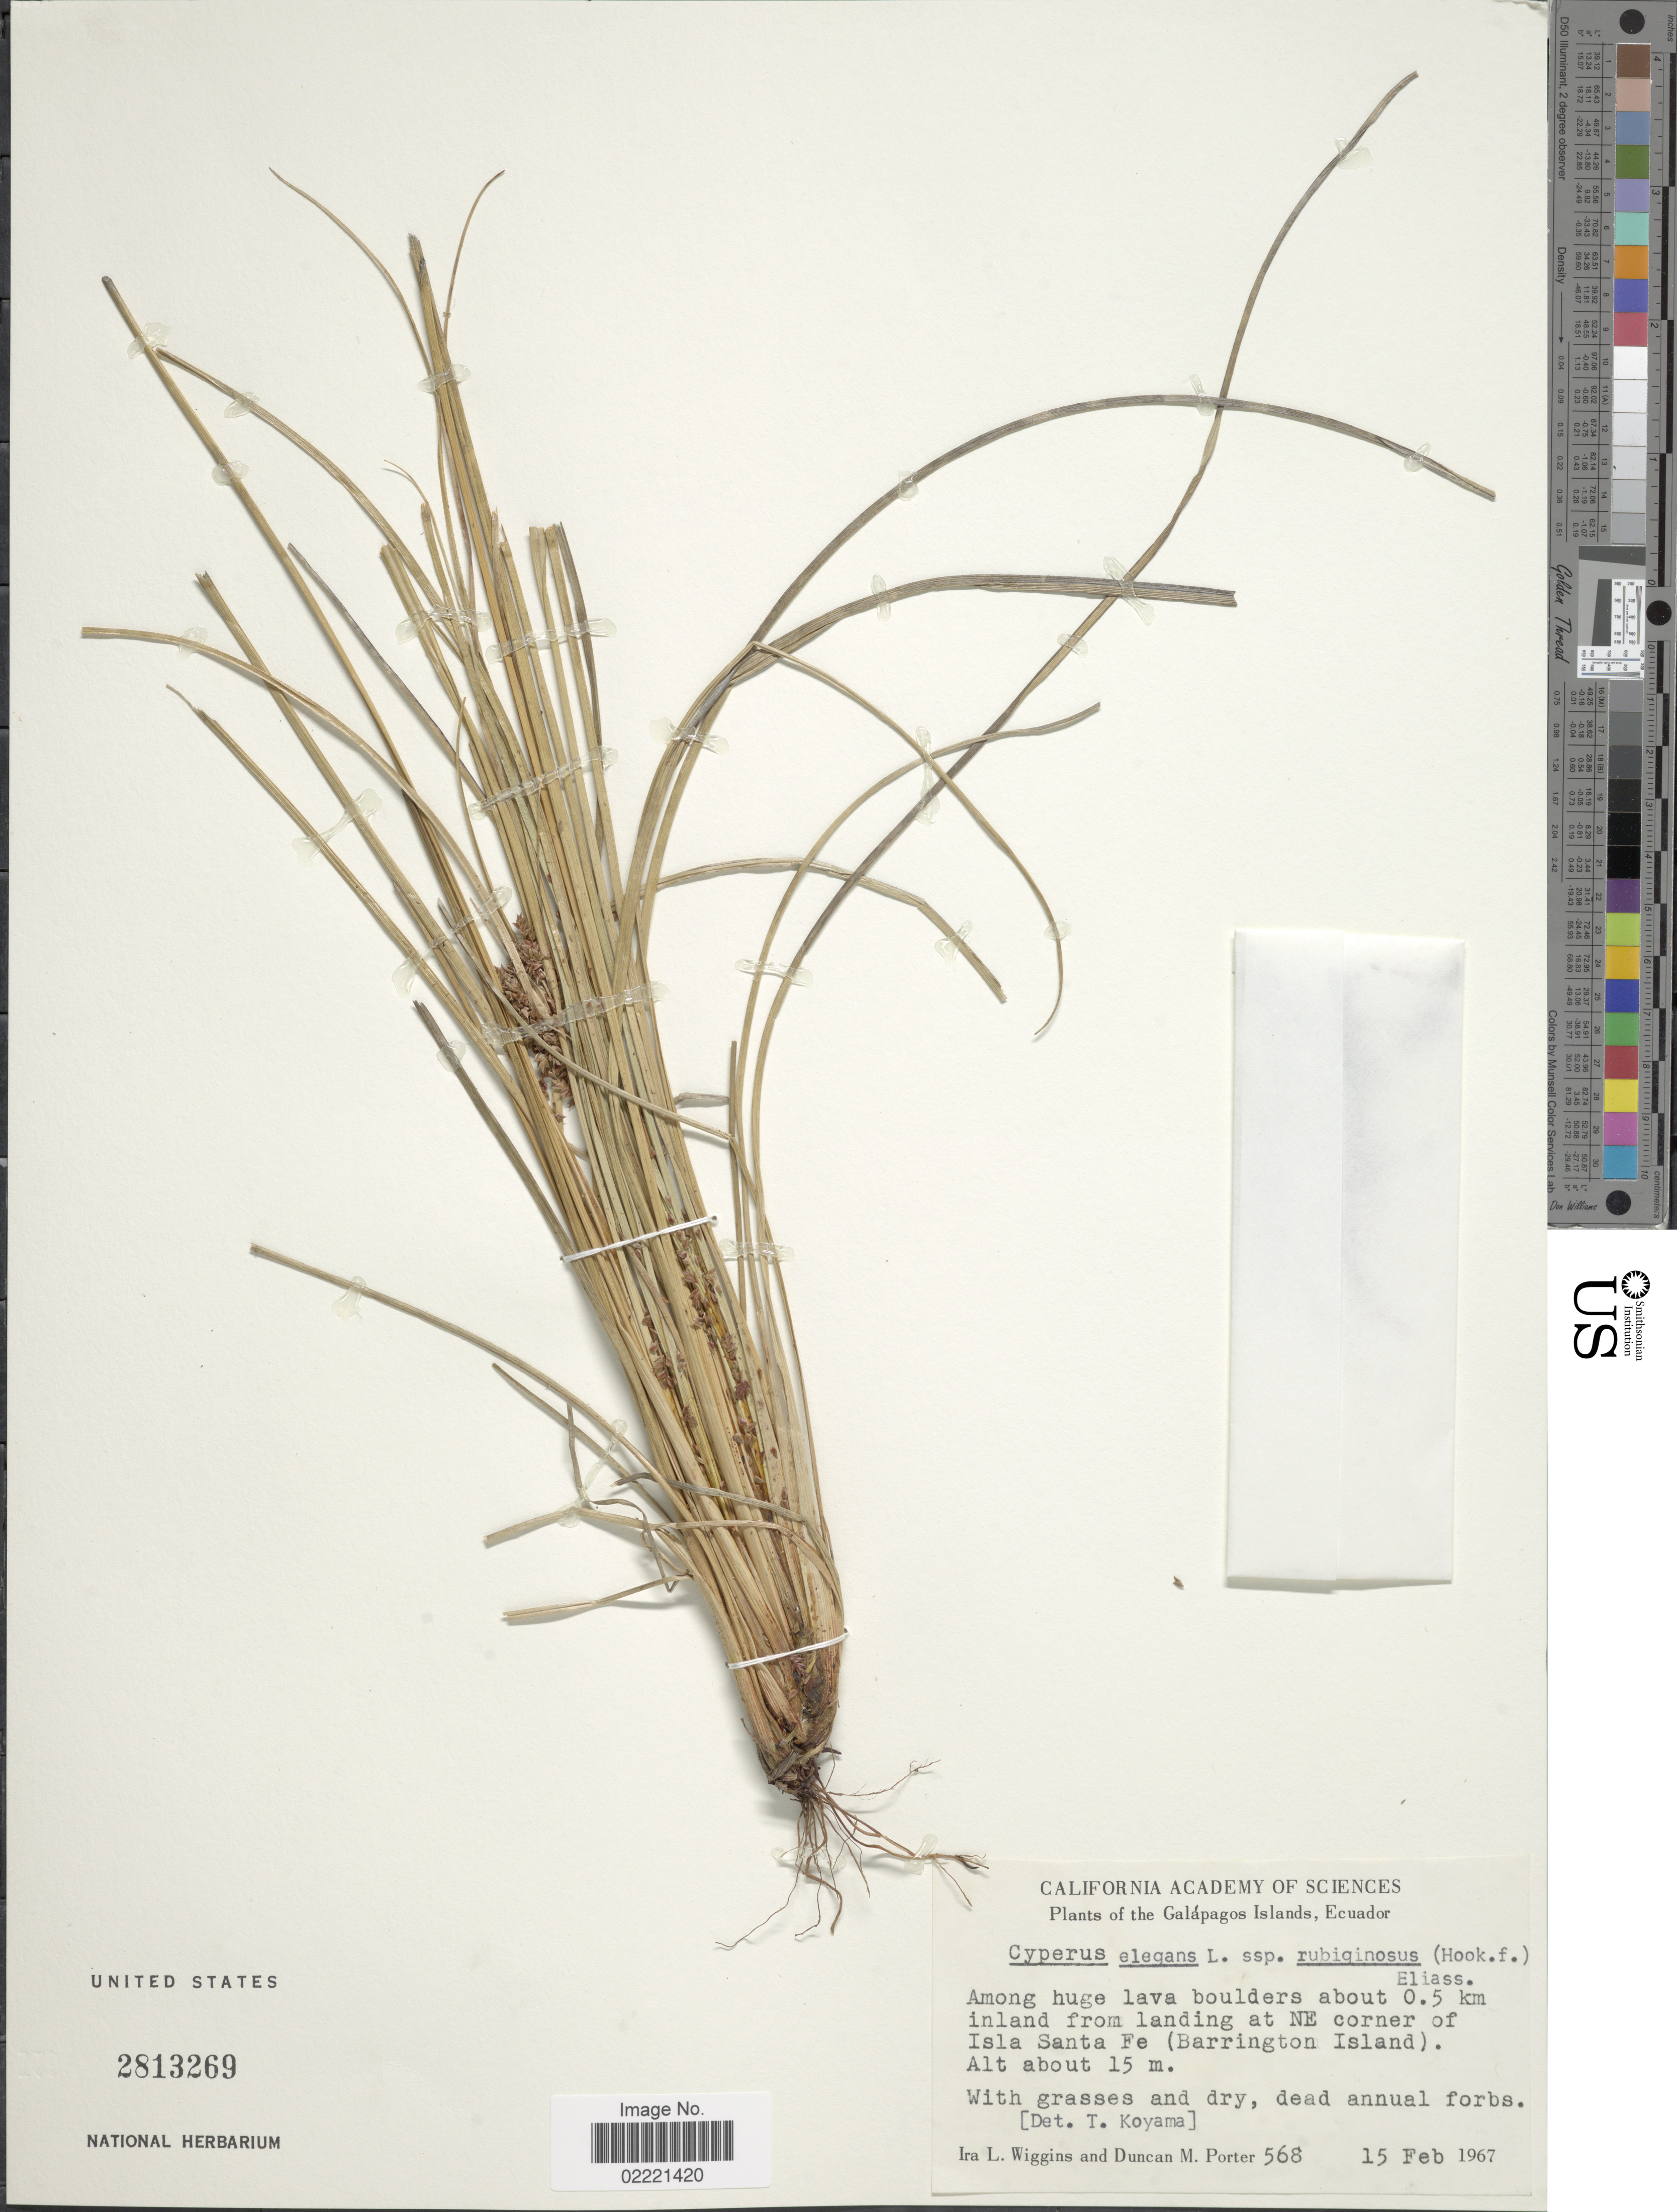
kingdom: Plantae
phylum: Tracheophyta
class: Liliopsida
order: Poales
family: Cyperaceae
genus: Cyperus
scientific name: Cyperus elegans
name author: L.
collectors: I. L. Wiggins & D. Porter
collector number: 568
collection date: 1967-02-15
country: Ecuador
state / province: Colón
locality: Galapagos Islands, among huge lava boulders about 0.5 km inland from landing at NE corner of Isla Santa Fe (Barrington Island)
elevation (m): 15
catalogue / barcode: US 2813269